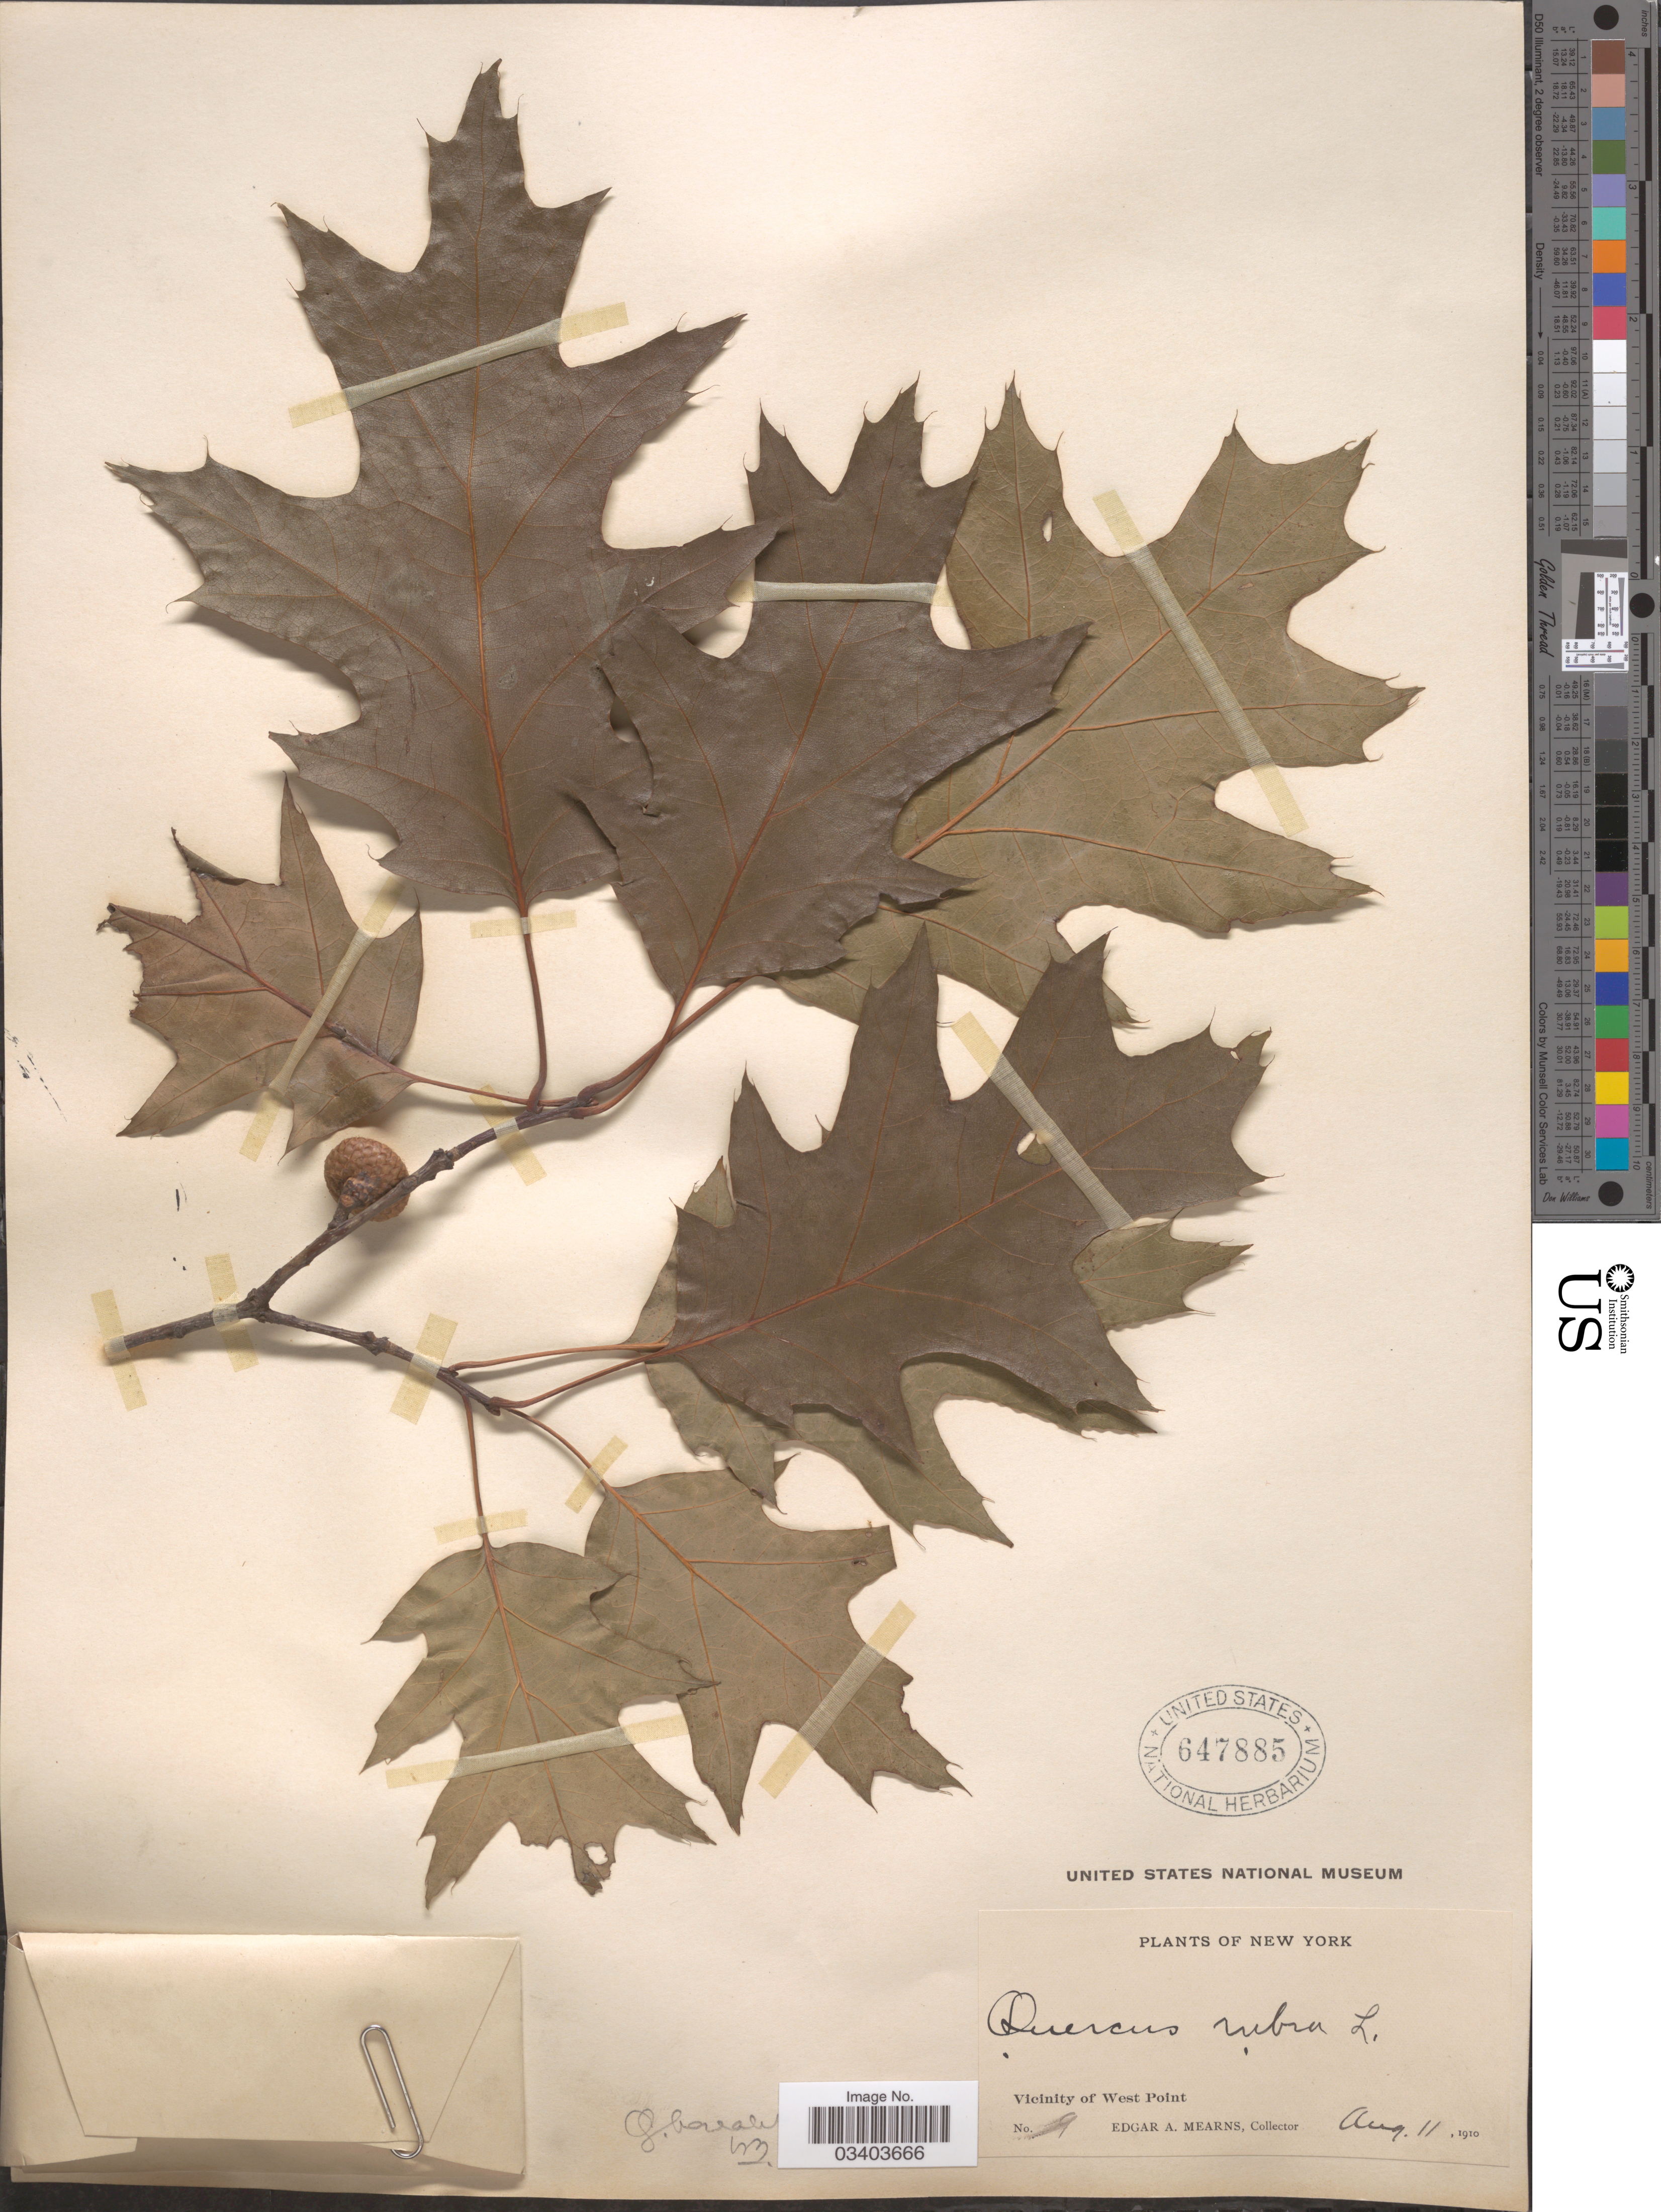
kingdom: Plantae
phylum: Tracheophyta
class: Magnoliopsida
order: Fagales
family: Fagaceae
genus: Quercus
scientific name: Quercus borealis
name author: F. Michx.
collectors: E. A. Mearns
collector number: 9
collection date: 1910-08-11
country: United States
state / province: New York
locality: Vicinity of West Point.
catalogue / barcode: US 647885